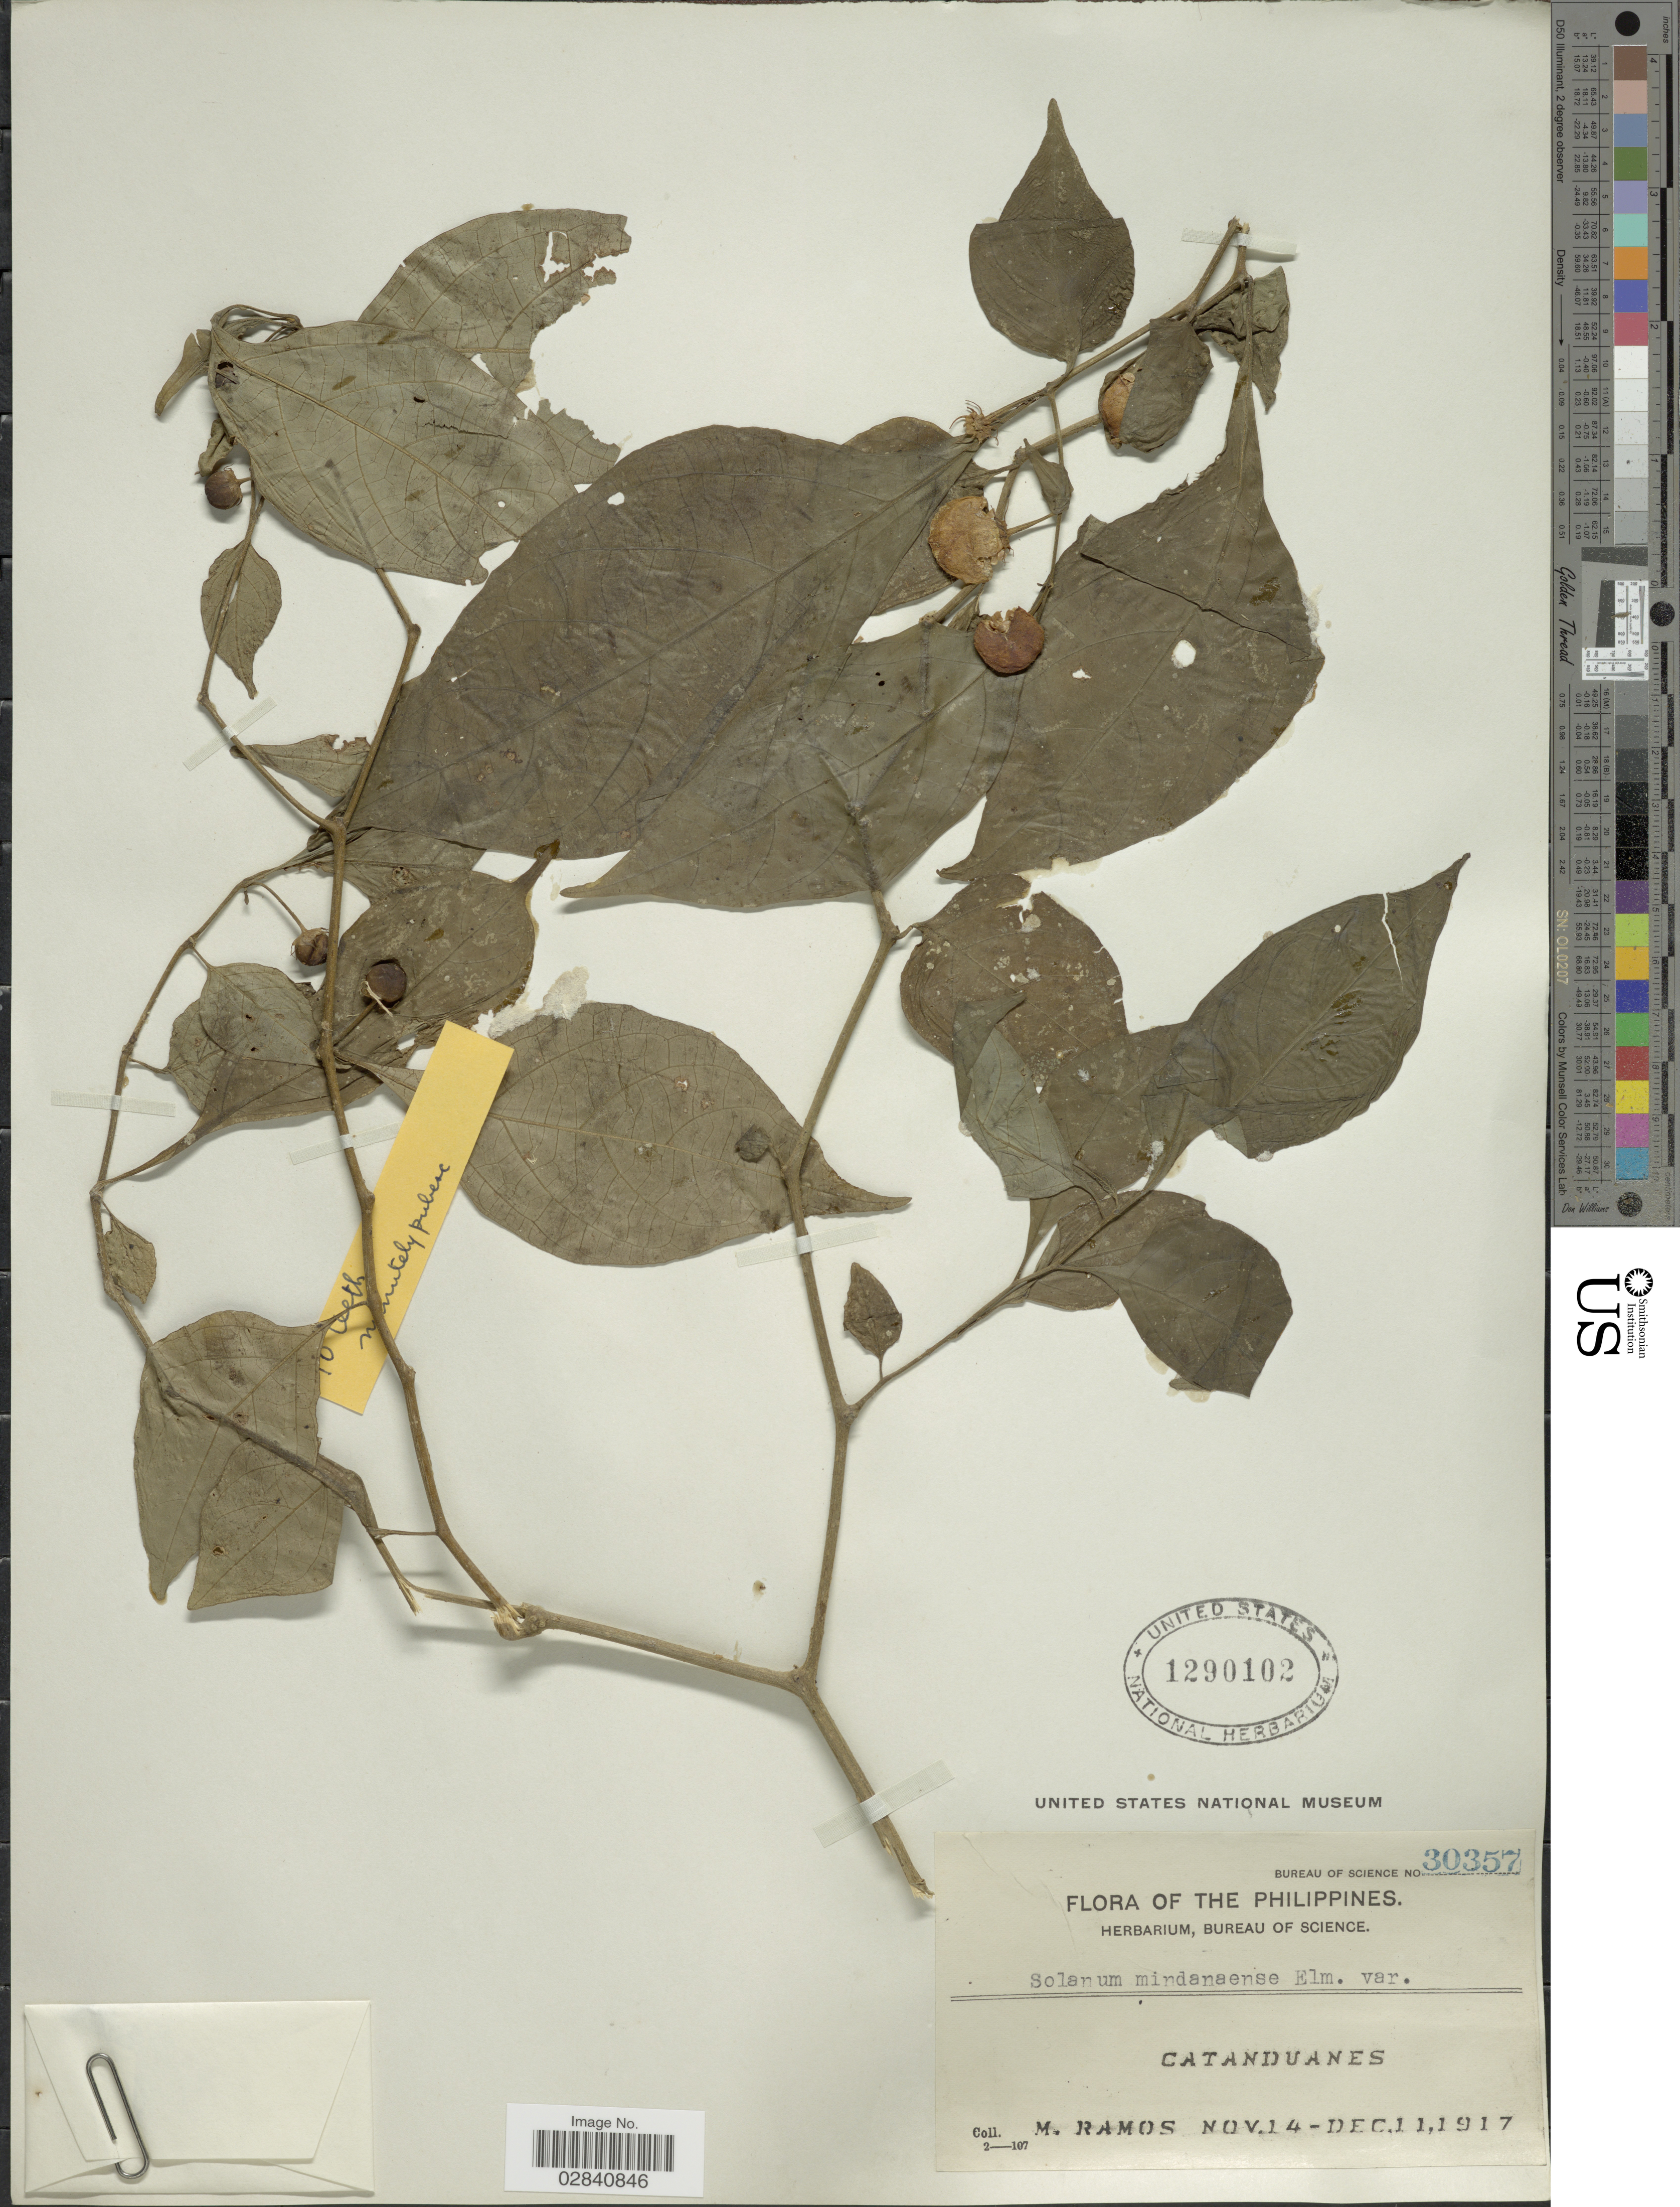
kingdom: Plantae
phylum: Tracheophyta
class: Magnoliopsida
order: Solanales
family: Solanaceae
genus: Lycianthes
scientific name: Lycianthes biflora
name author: (Lour.) Bitter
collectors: M. Ramos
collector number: Bureau of Science 30357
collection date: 1917-11-14/1917-12-11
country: Philippines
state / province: Bicol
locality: Catanduanes.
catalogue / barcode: US 1290102